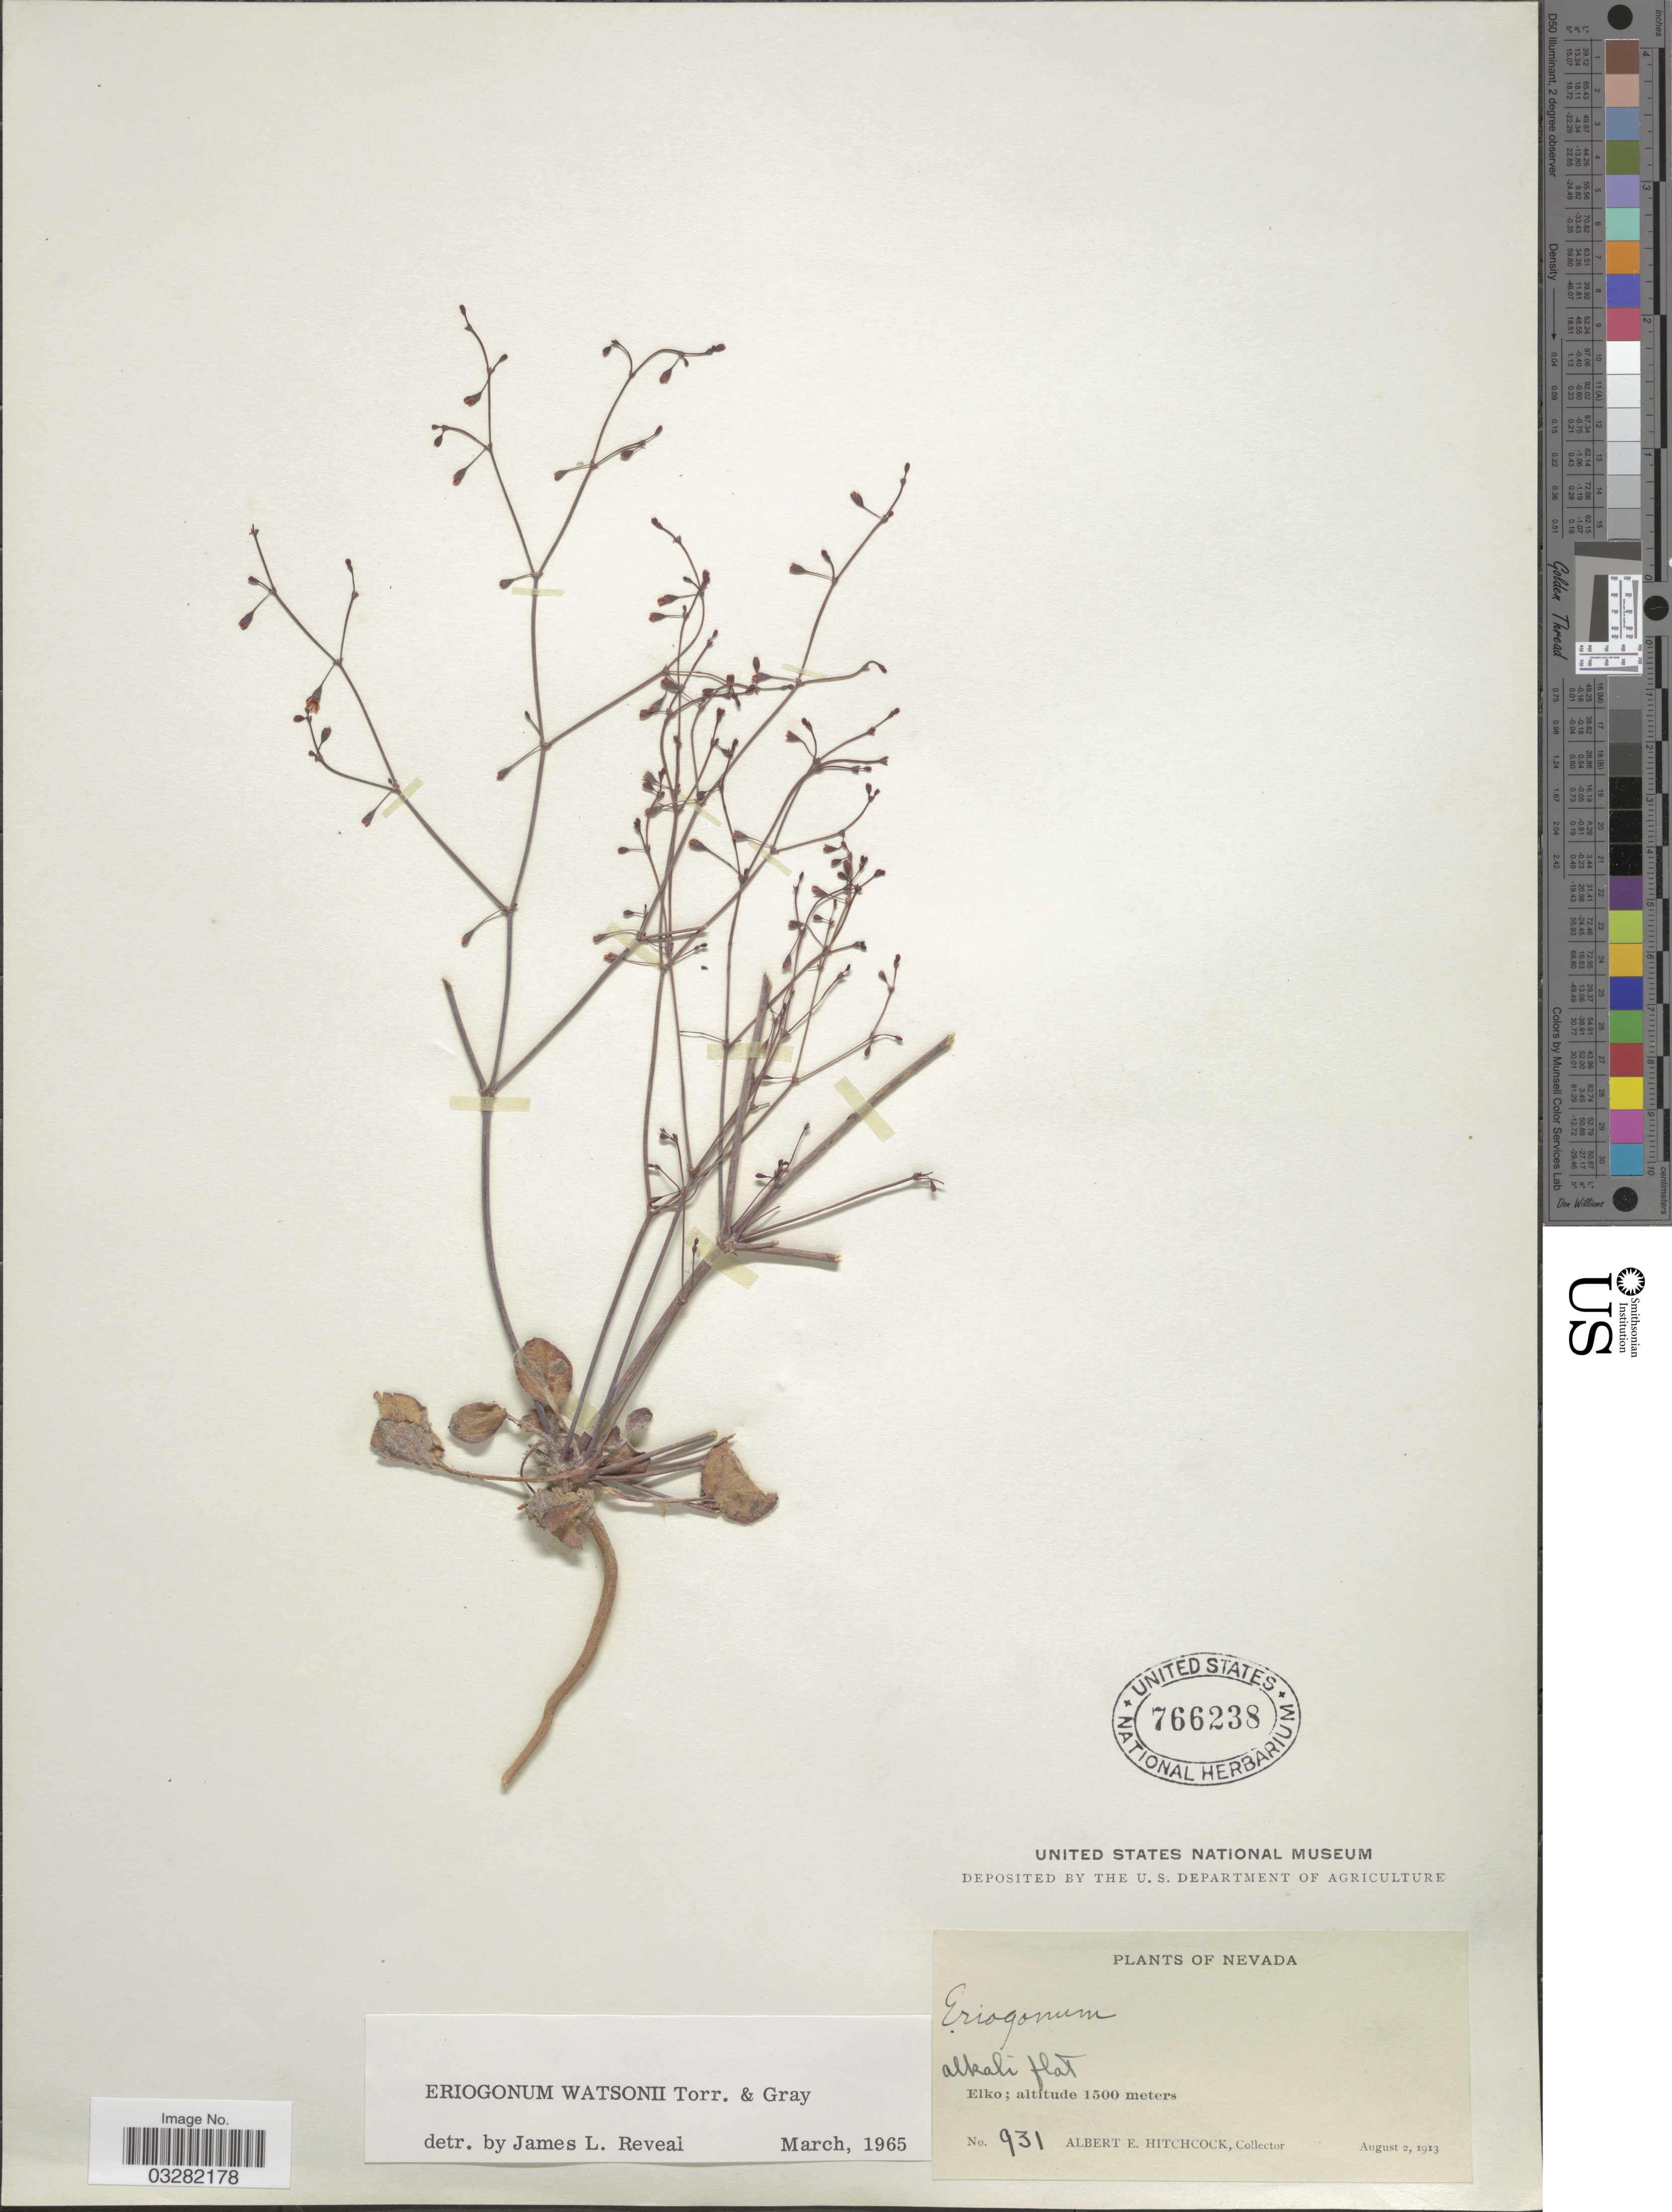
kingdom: Plantae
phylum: Tracheophyta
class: Magnoliopsida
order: Caryophyllales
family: Polygonaceae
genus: Eriogonum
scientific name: Eriogonum watsonii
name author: Torr. & A. Gray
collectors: A. Hitchcock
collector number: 931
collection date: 1913-08-02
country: United States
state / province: Nevada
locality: Elko.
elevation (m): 1500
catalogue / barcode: US 766238